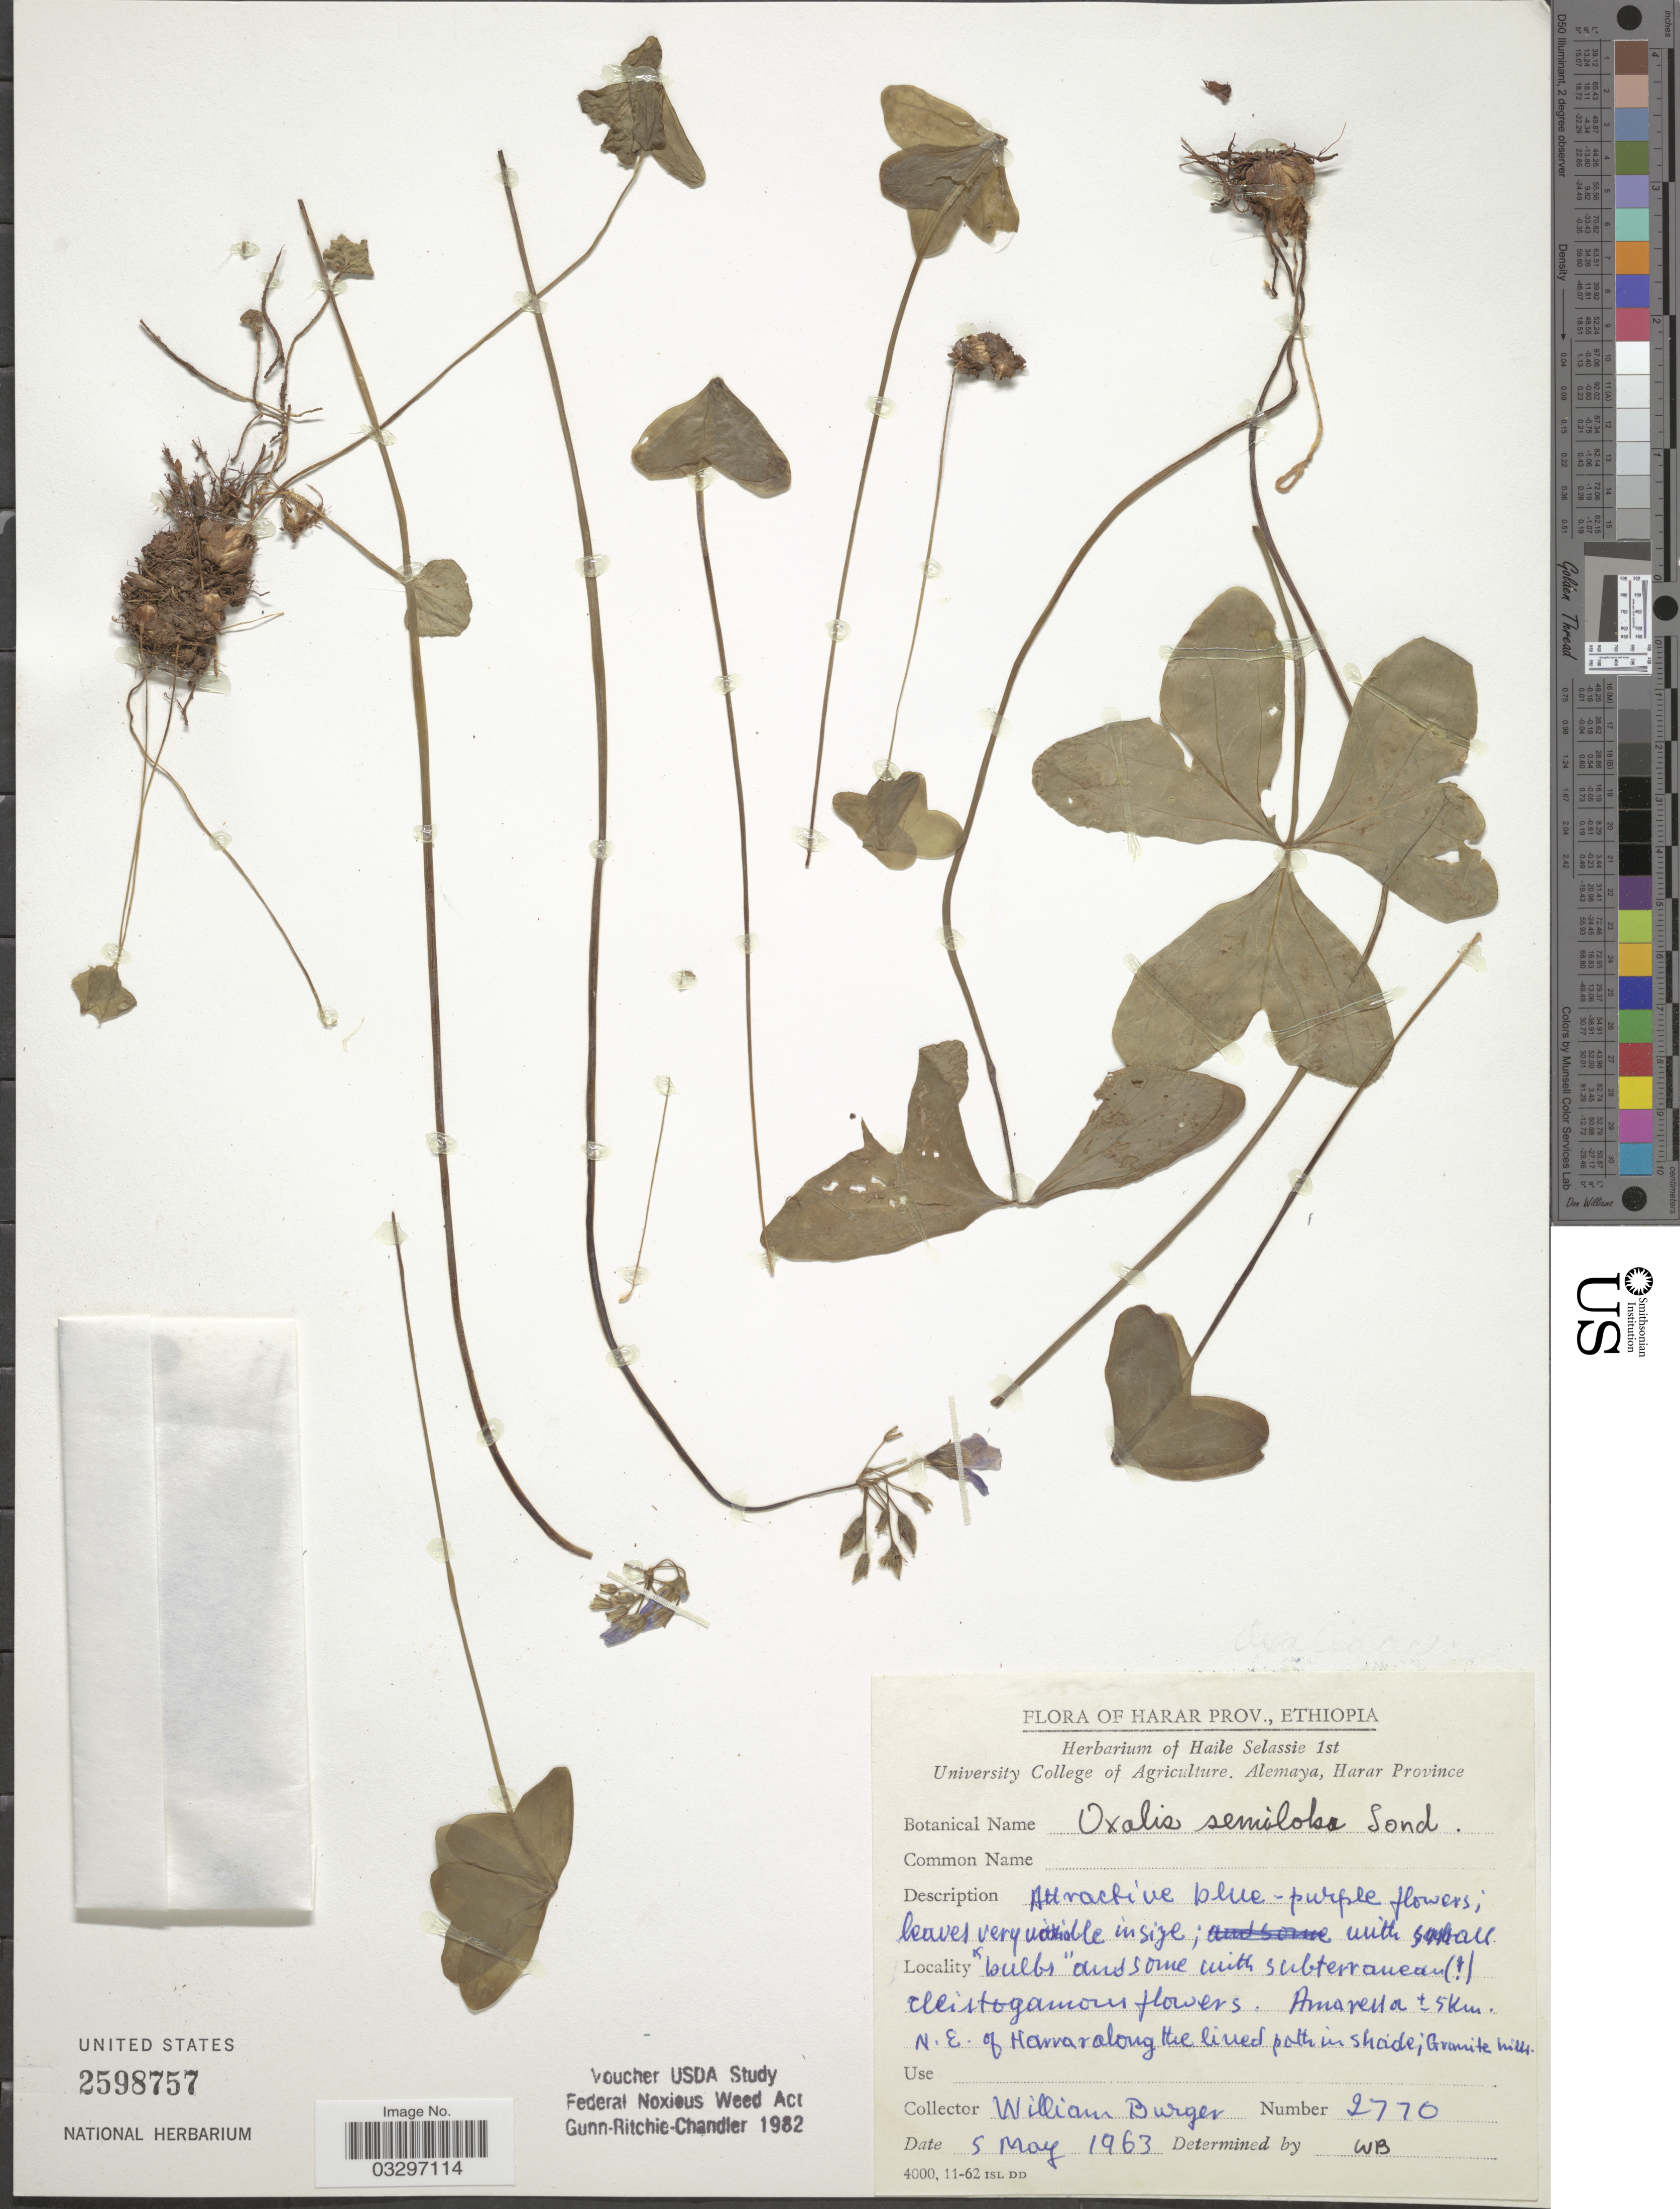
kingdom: Plantae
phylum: Tracheophyta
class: Magnoliopsida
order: Oxalidales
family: Oxalidaceae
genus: Oxalis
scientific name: Oxalis semiloba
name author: Sond.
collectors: W. Burger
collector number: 2770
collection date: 1963-05-05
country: Ethiopia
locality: Amarella ± 5 Km. N.E. of Harrar along the lined path in shade.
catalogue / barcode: US 2598757